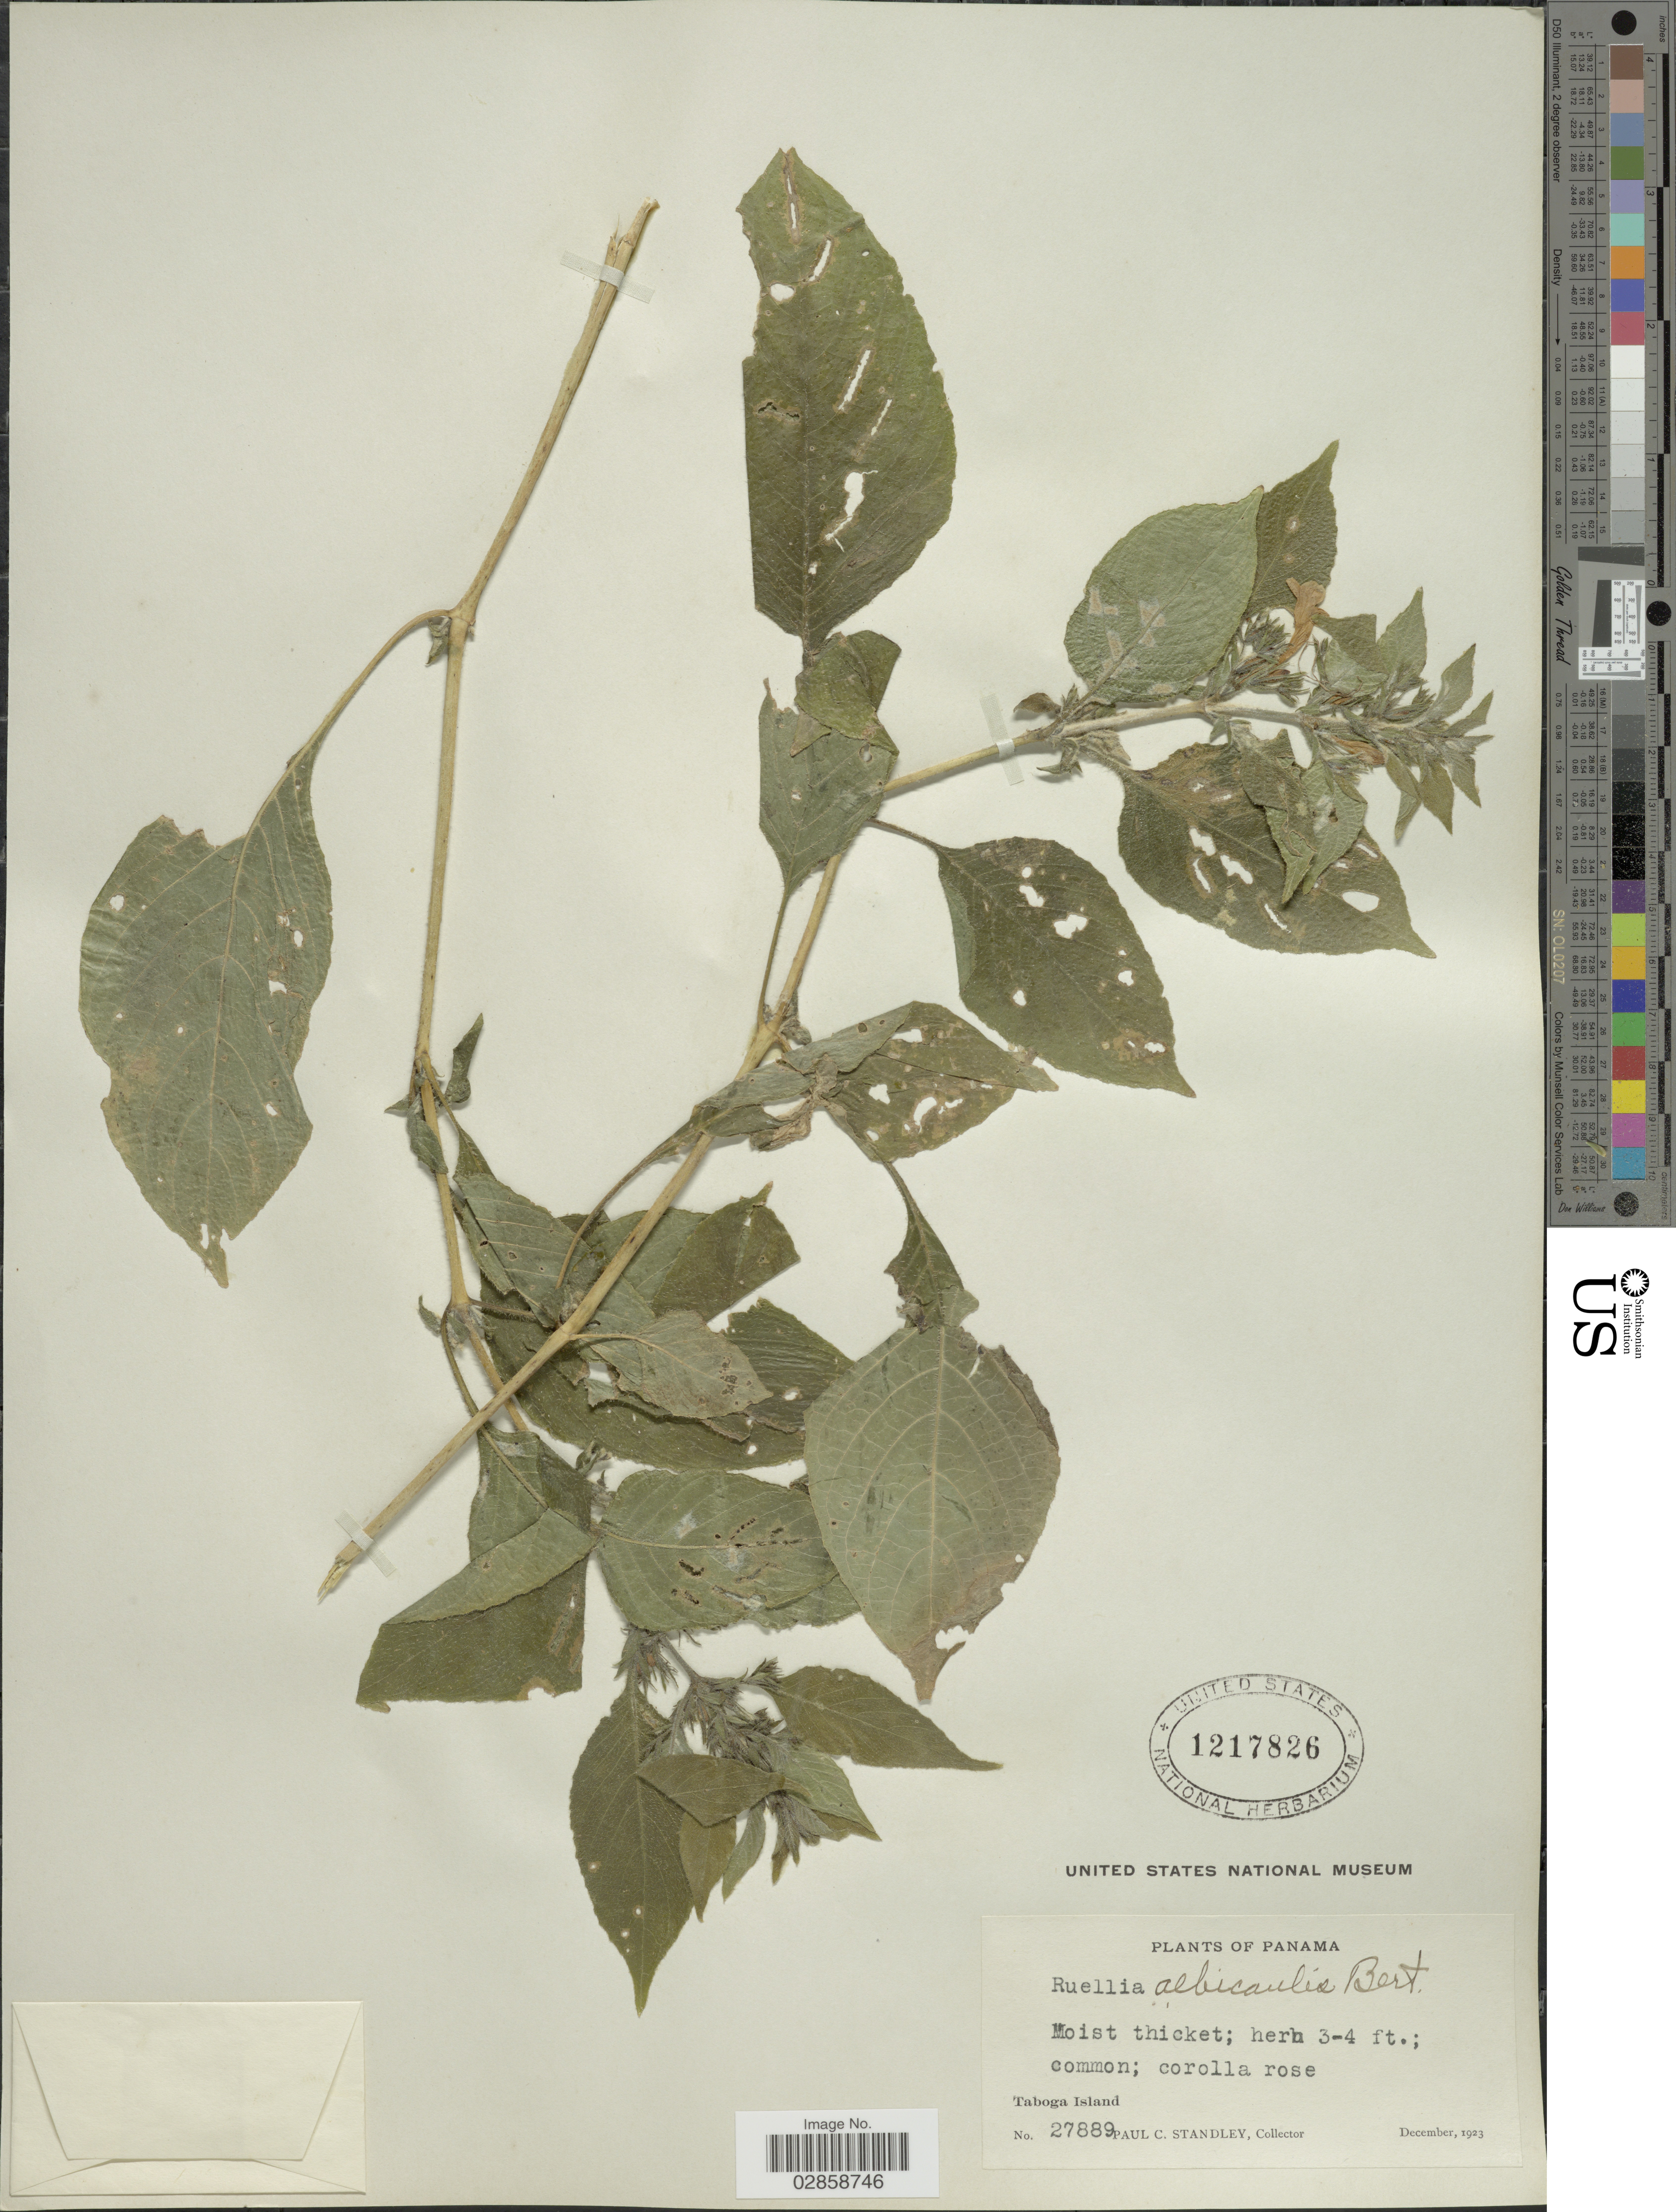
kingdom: Plantae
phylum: Tracheophyta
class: Magnoliopsida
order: Lamiales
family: Acanthaceae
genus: Ruellia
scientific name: Ruellia inundata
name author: Kunth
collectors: P. C. Standley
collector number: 27889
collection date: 1923-12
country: Panama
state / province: Panamá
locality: Taboga Island.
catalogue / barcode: US 1217826